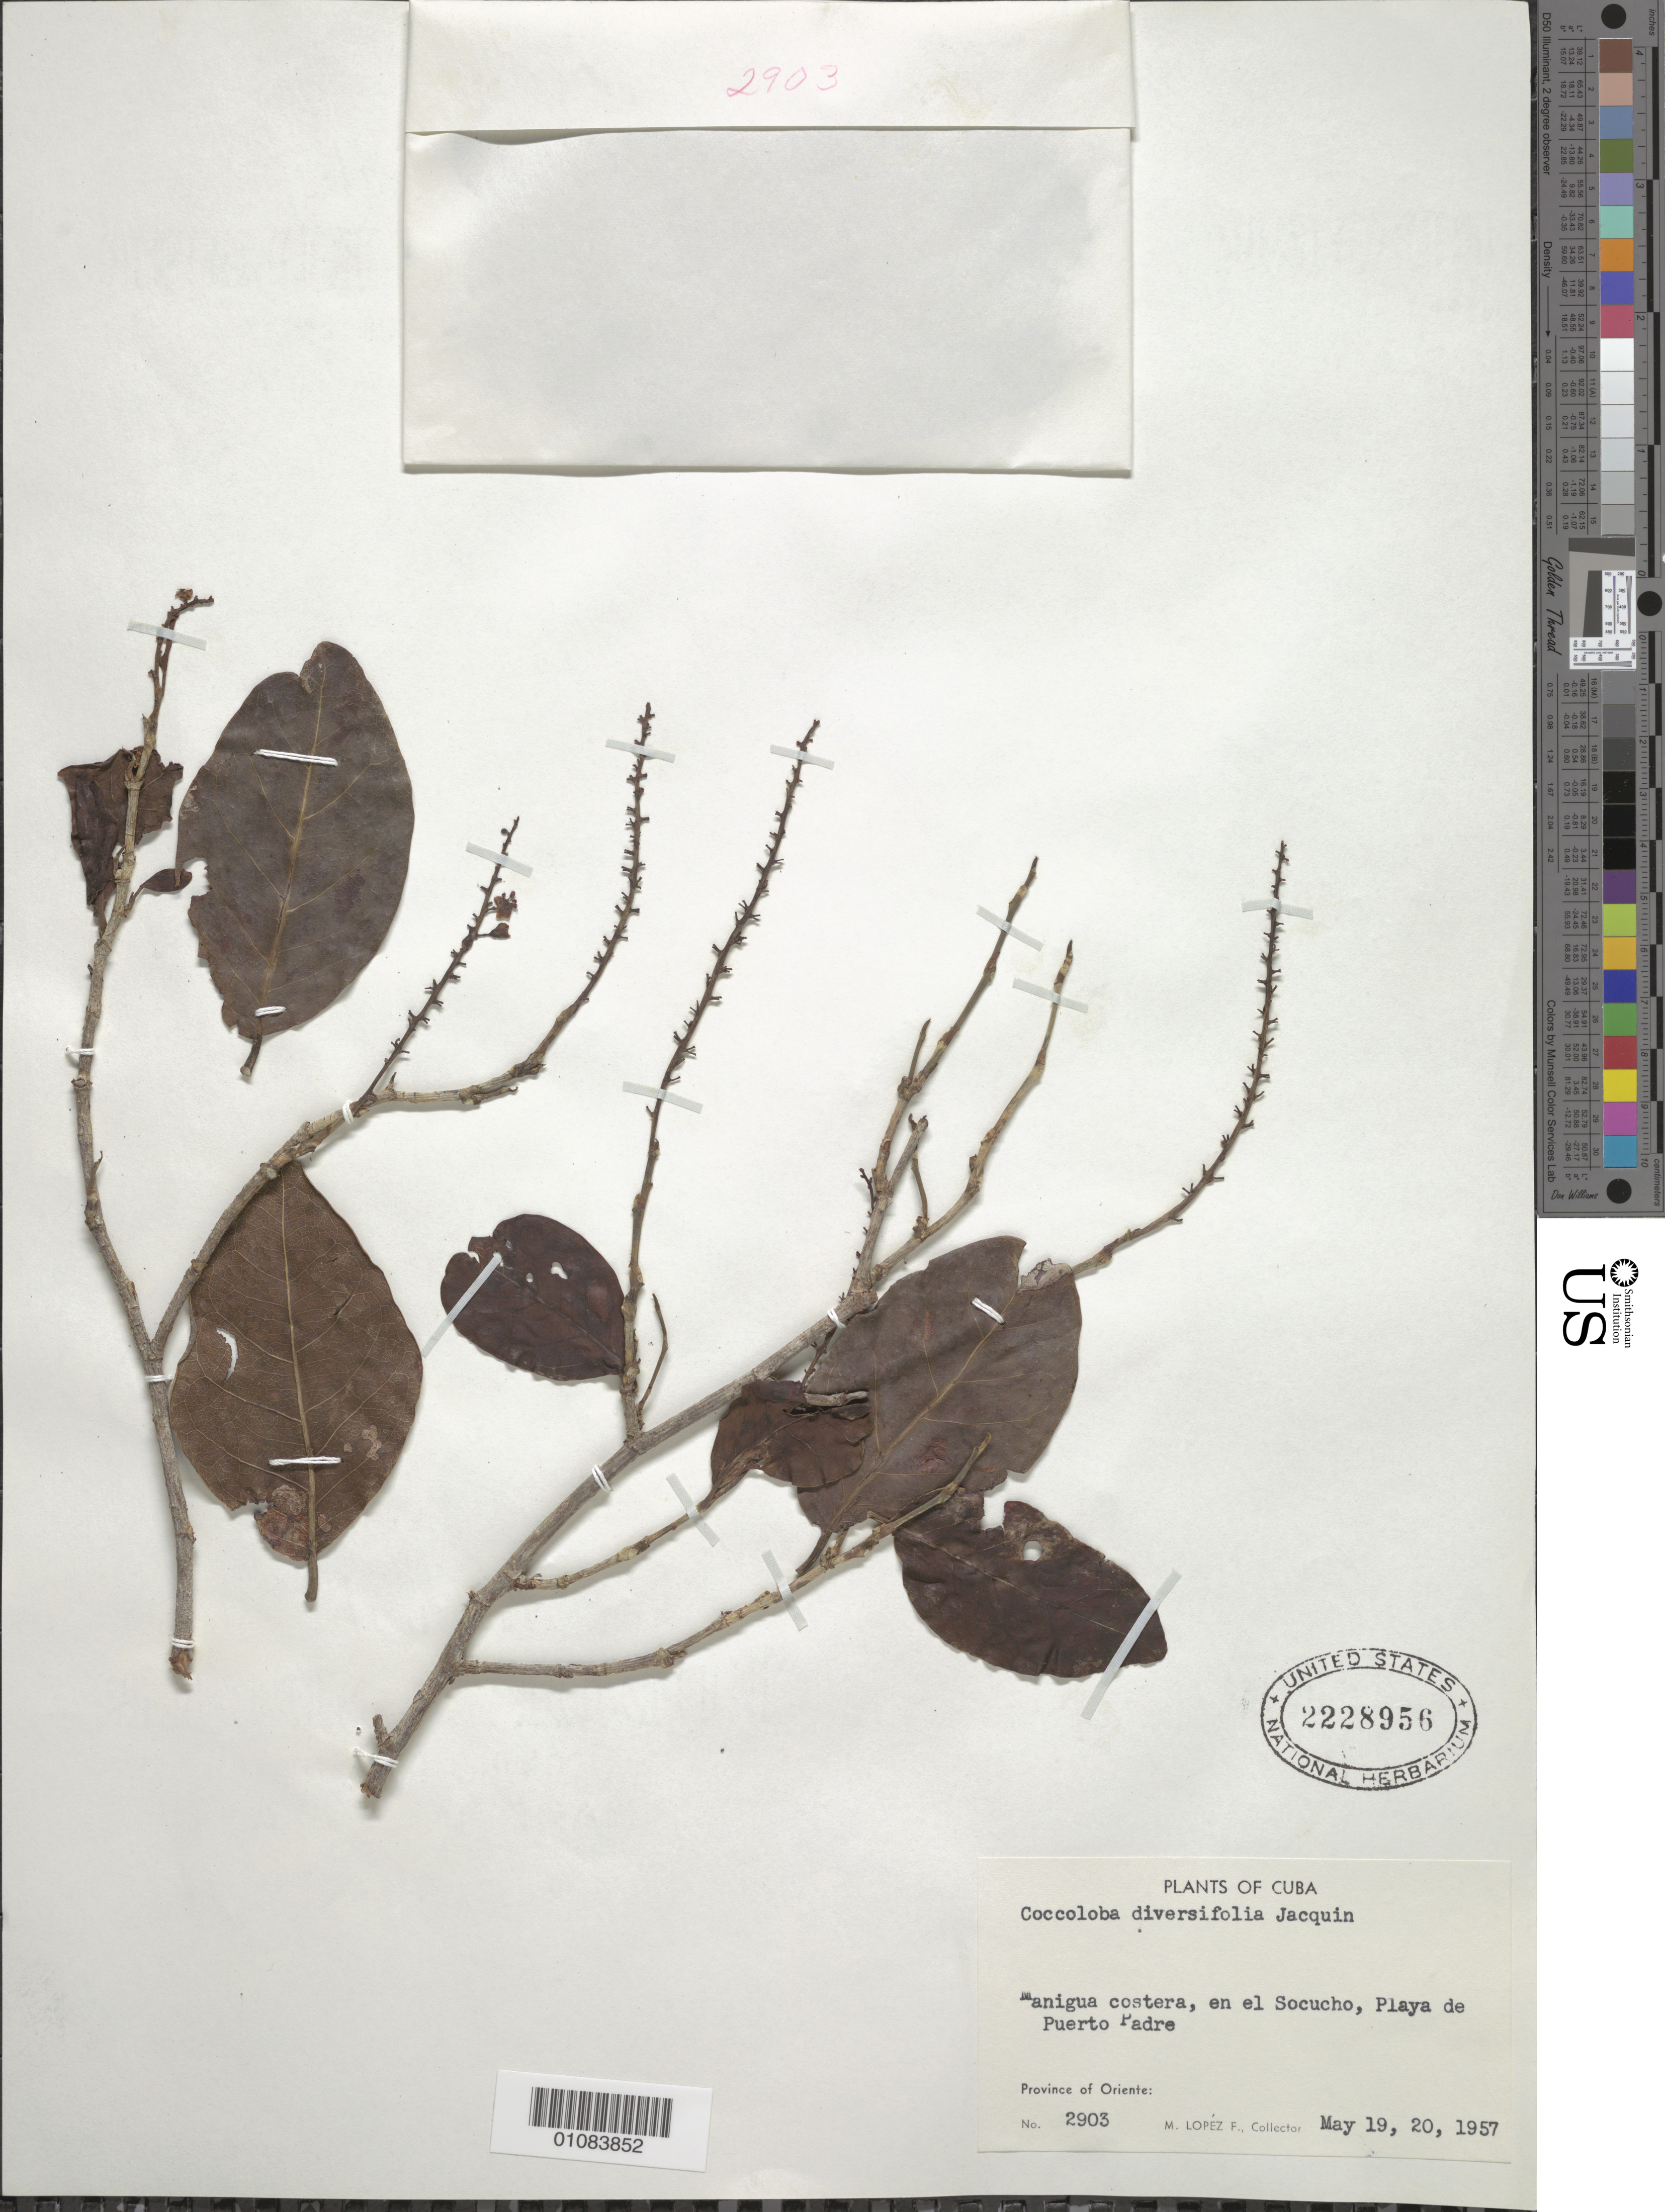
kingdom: Plantae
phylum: Tracheophyta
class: Magnoliopsida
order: Caryophyllales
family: Polygonaceae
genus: Coccoloba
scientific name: Coccoloba diversifolia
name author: Jacq.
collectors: M. López Figueiras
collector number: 2903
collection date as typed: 19 May 1957 and 20 May 1957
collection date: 1957-05-19,1957-05-20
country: Cuba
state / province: Las Tunas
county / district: Puerto Padre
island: Cuba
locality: Oriente: En el Socucho, Playa de Puerto Padre Manigua costera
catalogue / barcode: US 2228956